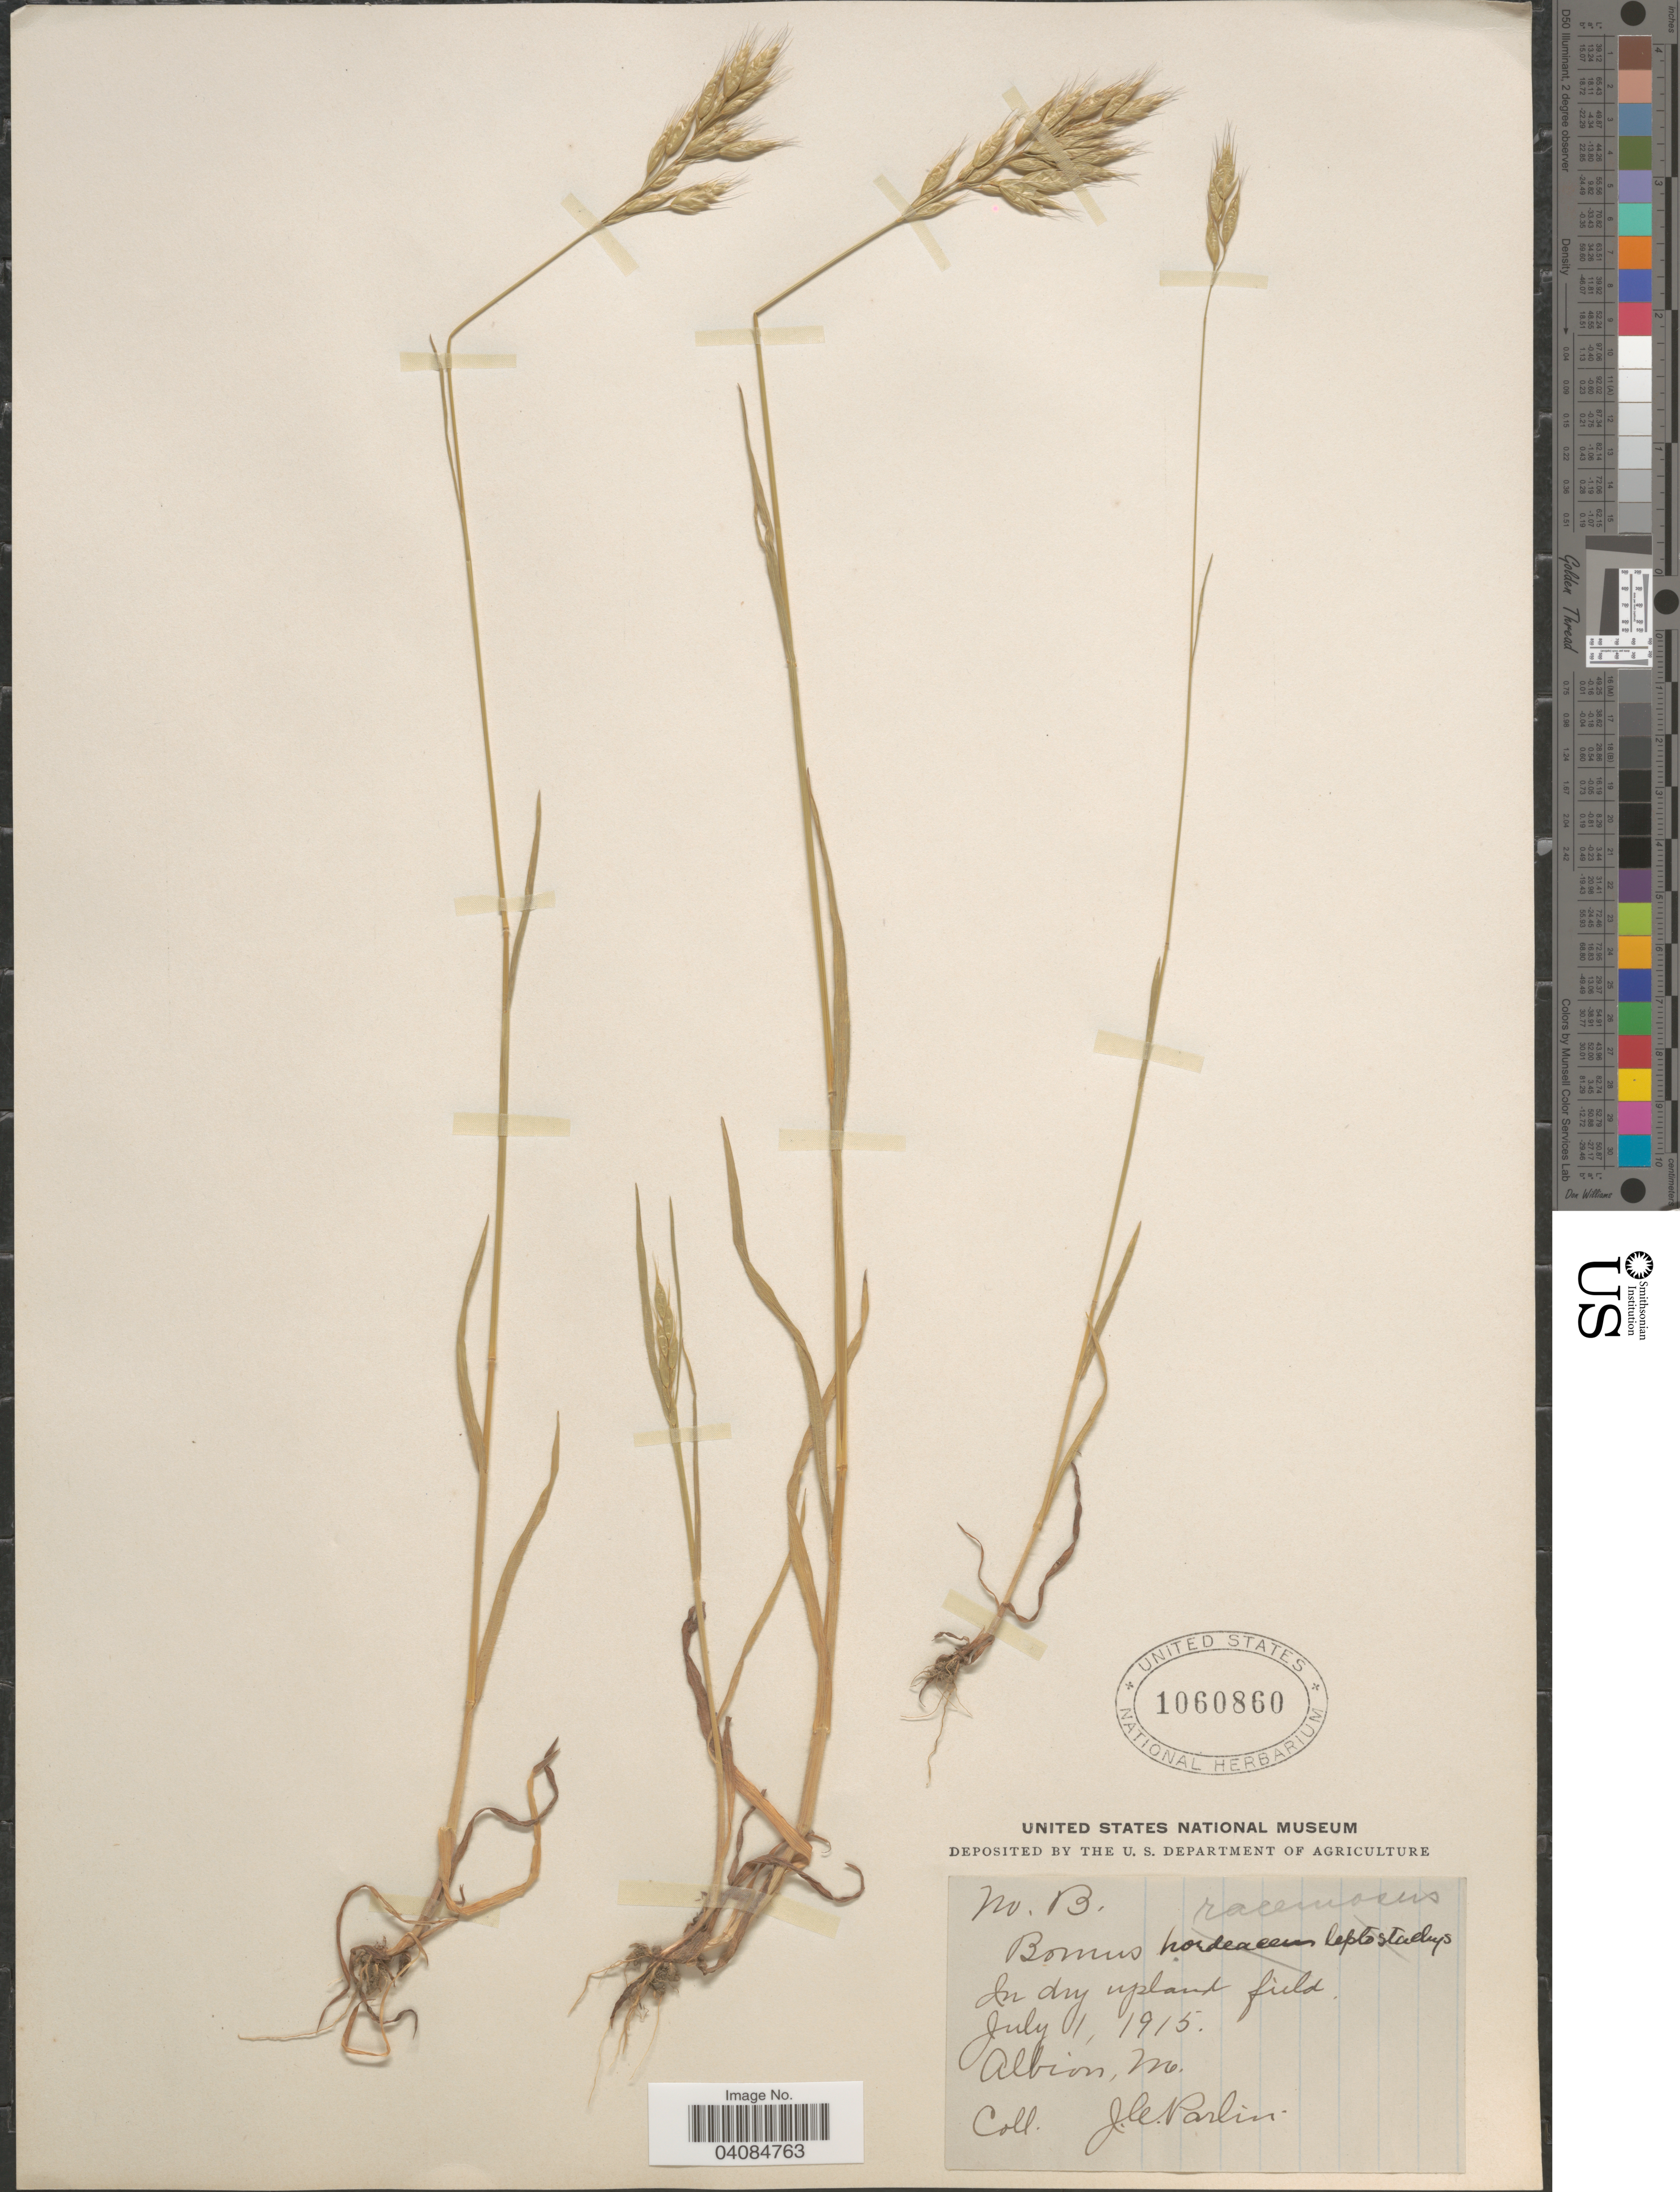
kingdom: Plantae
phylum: Tracheophyta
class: Liliopsida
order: Poales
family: Poaceae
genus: Bromus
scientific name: Bromus racemosus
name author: L.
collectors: J. Parlin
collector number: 13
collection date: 1915-07-01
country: United States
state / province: Missouri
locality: In dry upland field. Albion.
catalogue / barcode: US 1060860